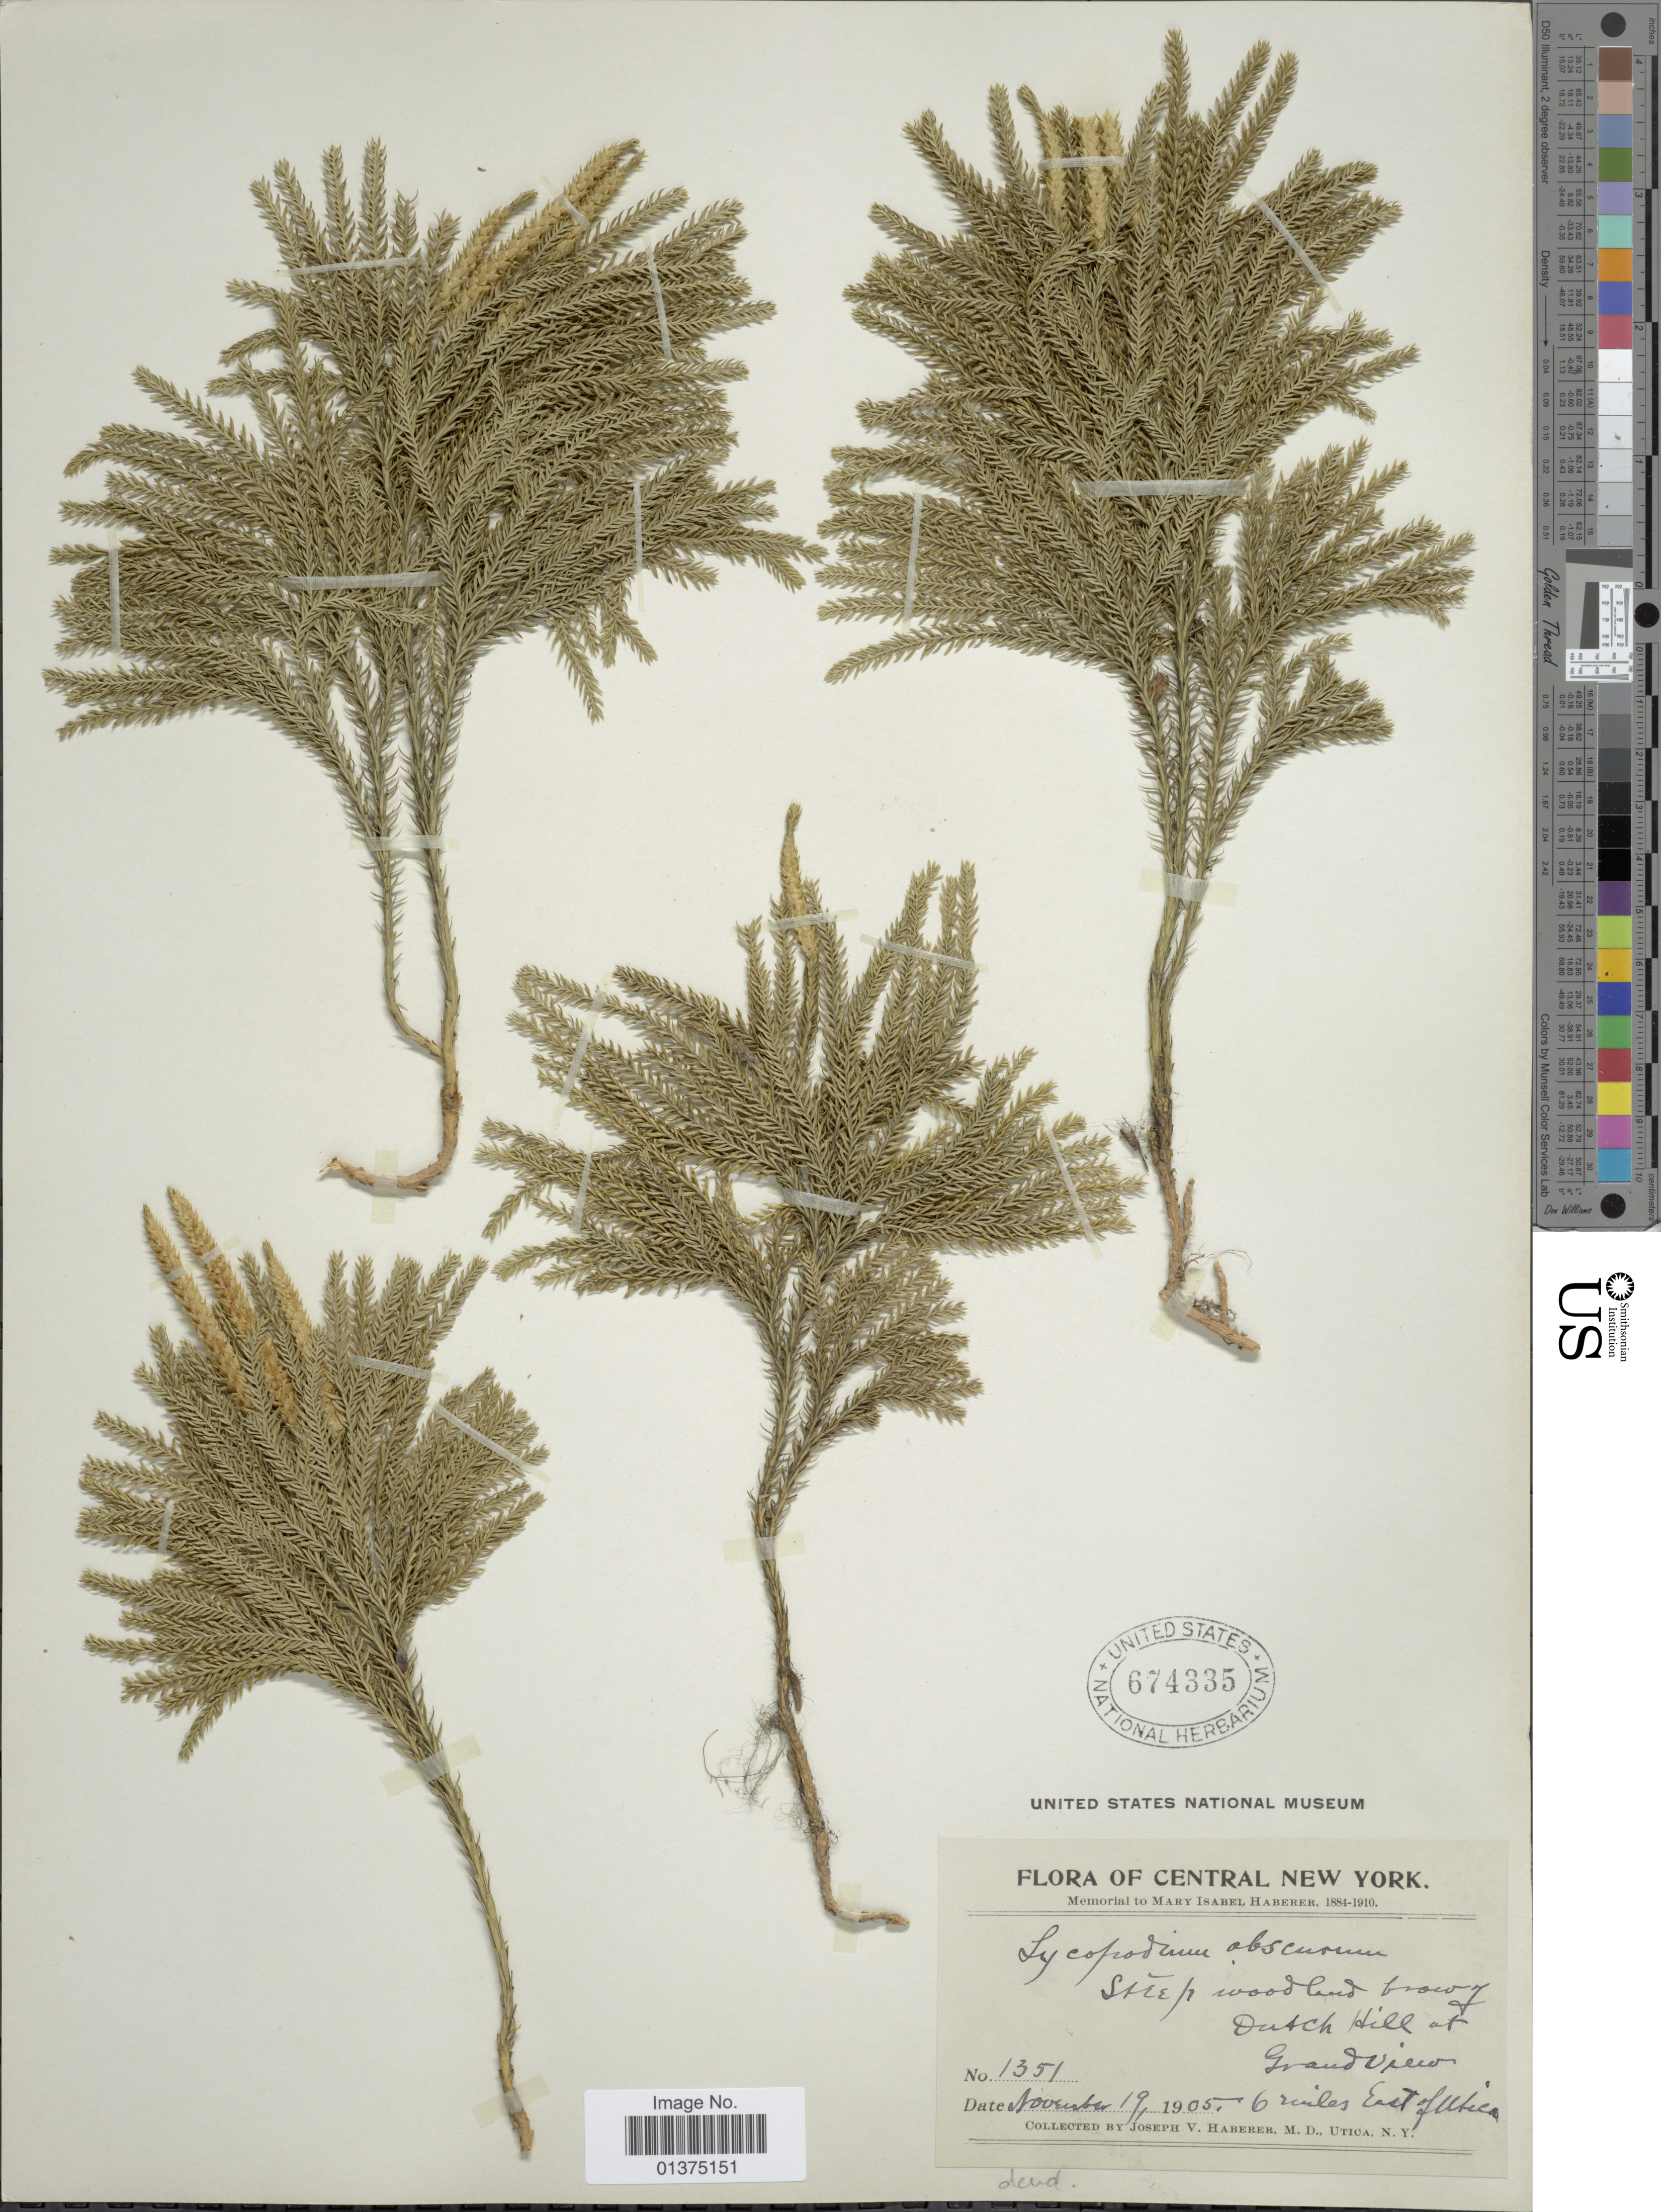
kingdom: Plantae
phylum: Tracheophyta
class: Lycopodiopsida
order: Lycopodiales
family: Lycopodiaceae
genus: Dendrolycopodium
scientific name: Dendrolycopodium dendroideum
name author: (Michx.) A. Haines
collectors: J. V. Haberer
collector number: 1351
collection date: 1905-11-19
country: United States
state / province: New York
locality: Central New York, Dutch Hill of Grand View, 6 miles East of Utica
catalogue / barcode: US 674335